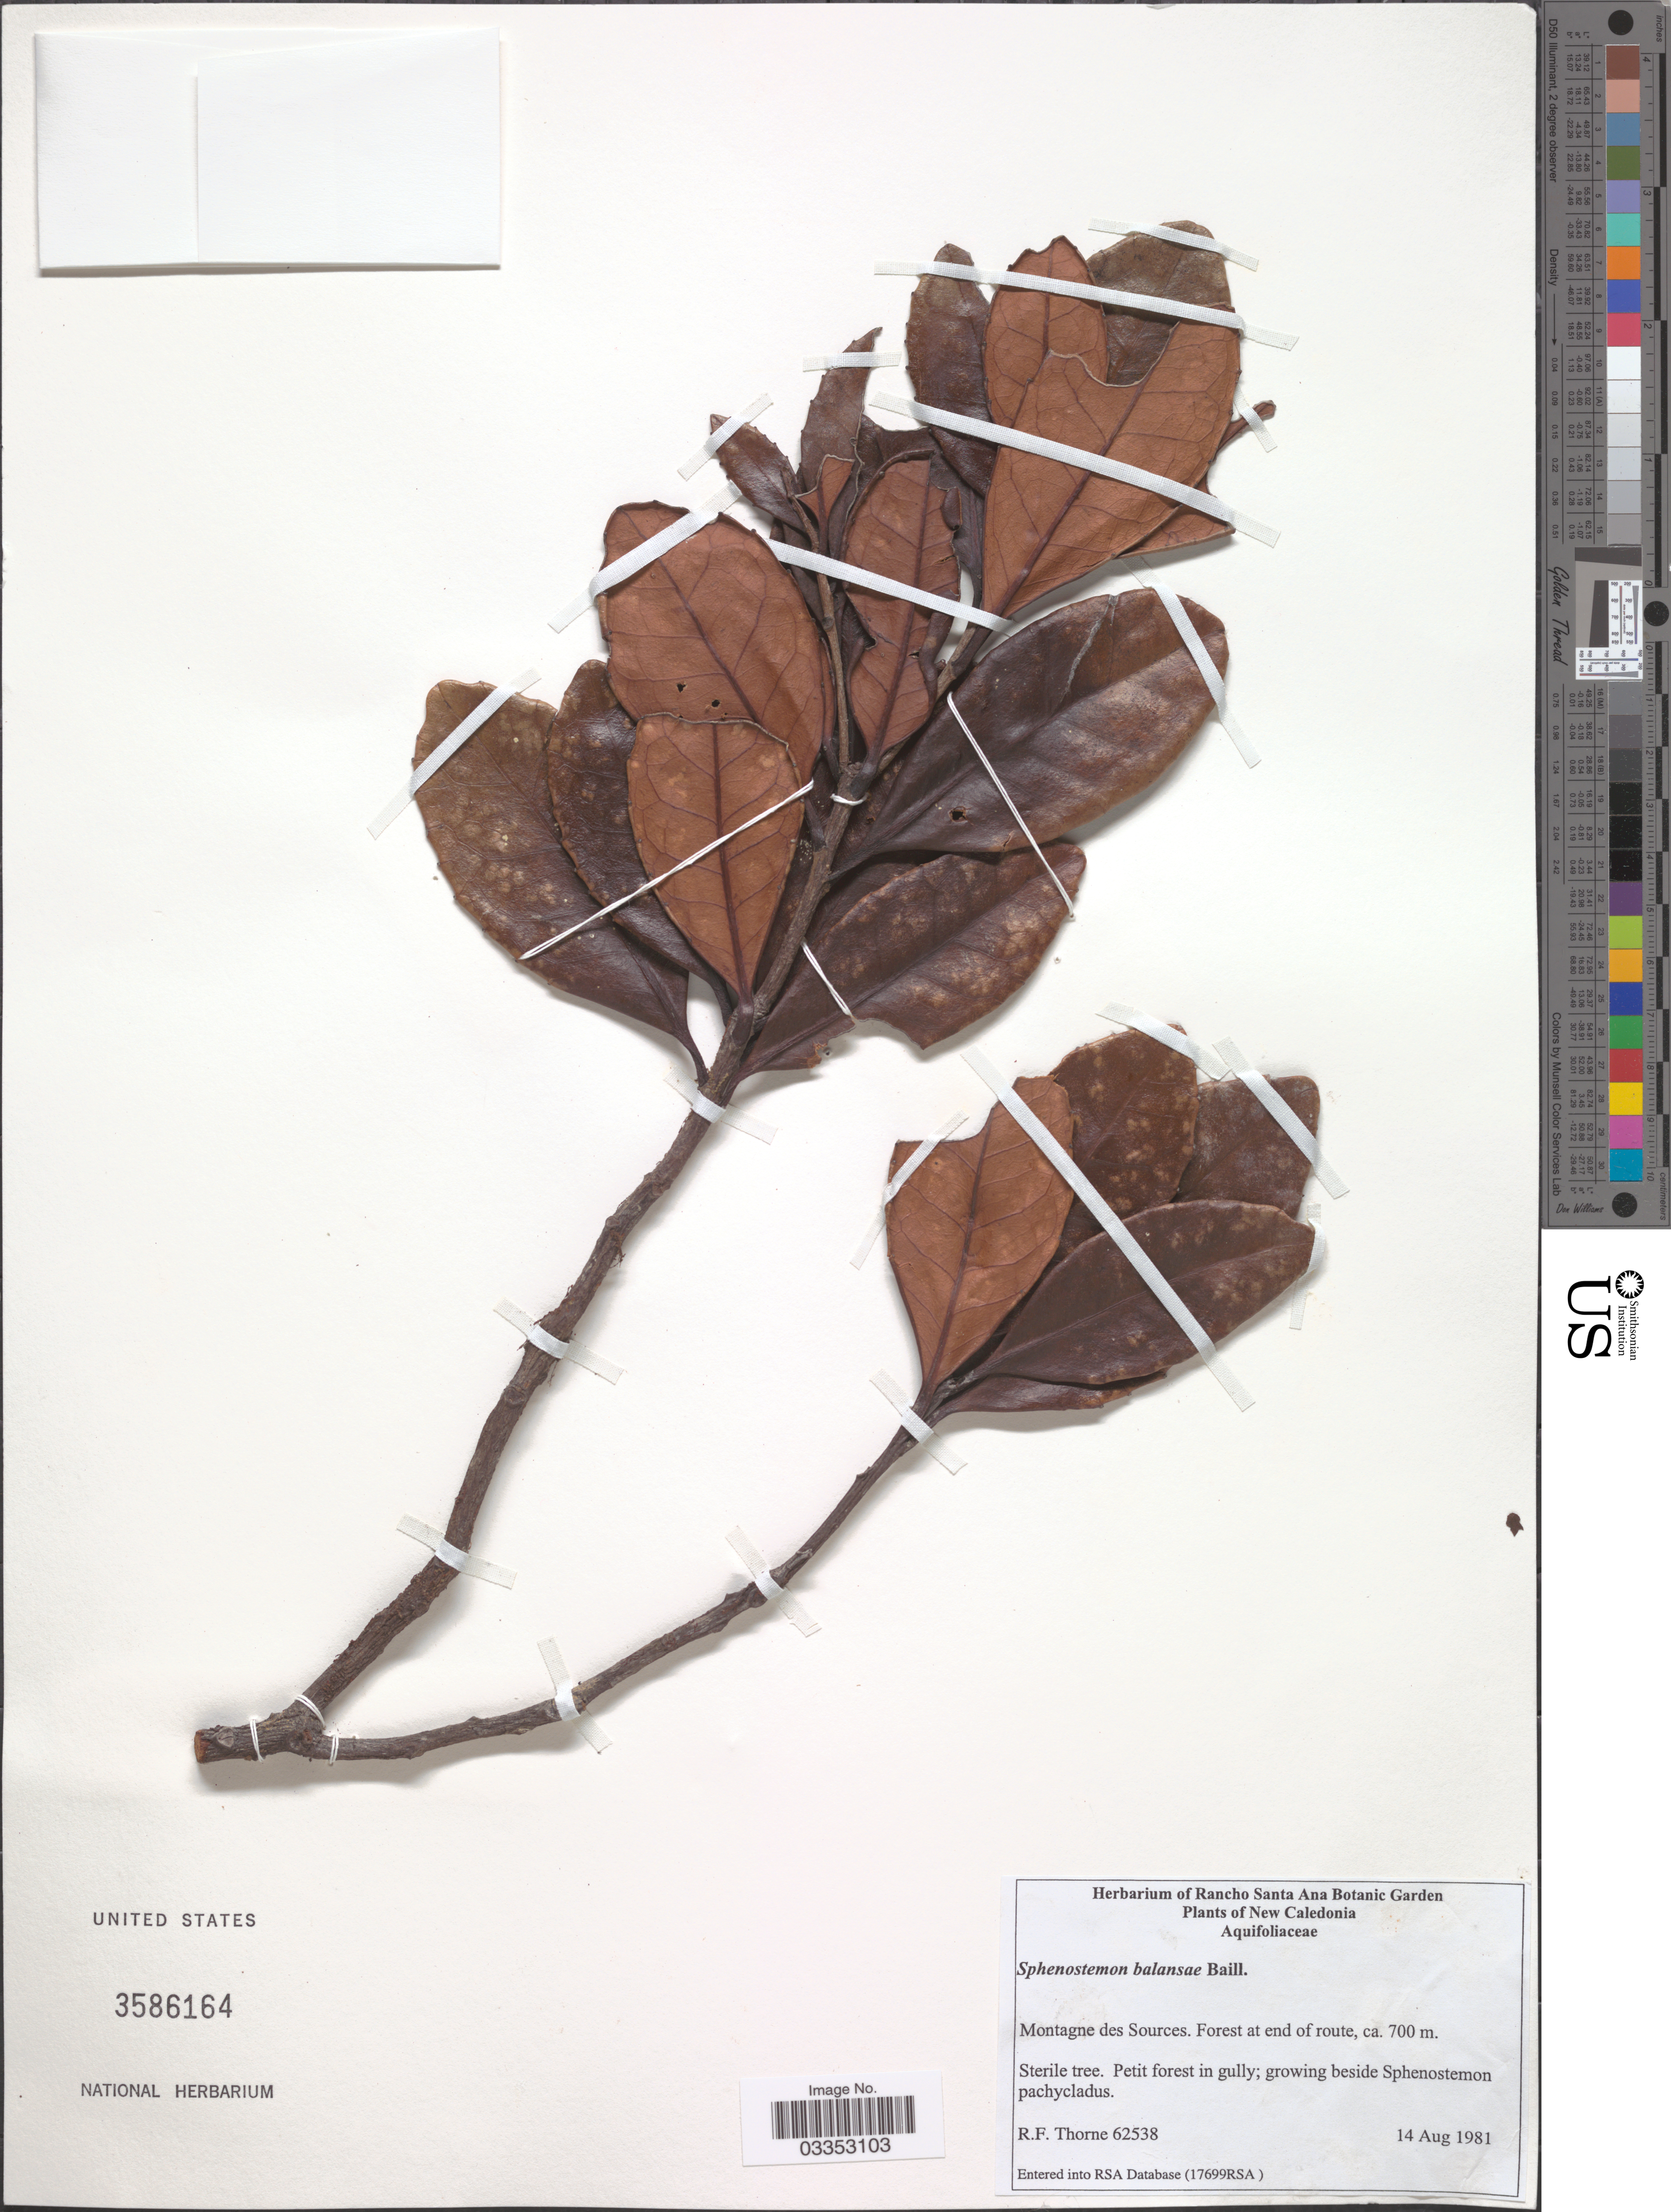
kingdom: Plantae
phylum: Tracheophyta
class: Magnoliopsida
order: Paracryphiales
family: Paracryphiaceae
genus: Sphenostemon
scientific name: Sphenostemon balansae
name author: Baill.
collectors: R. Thorne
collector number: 62538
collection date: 1981-08-14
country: New Caledonia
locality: Montagne des Sources. Forest at end of route.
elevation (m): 700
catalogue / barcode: US 3586164